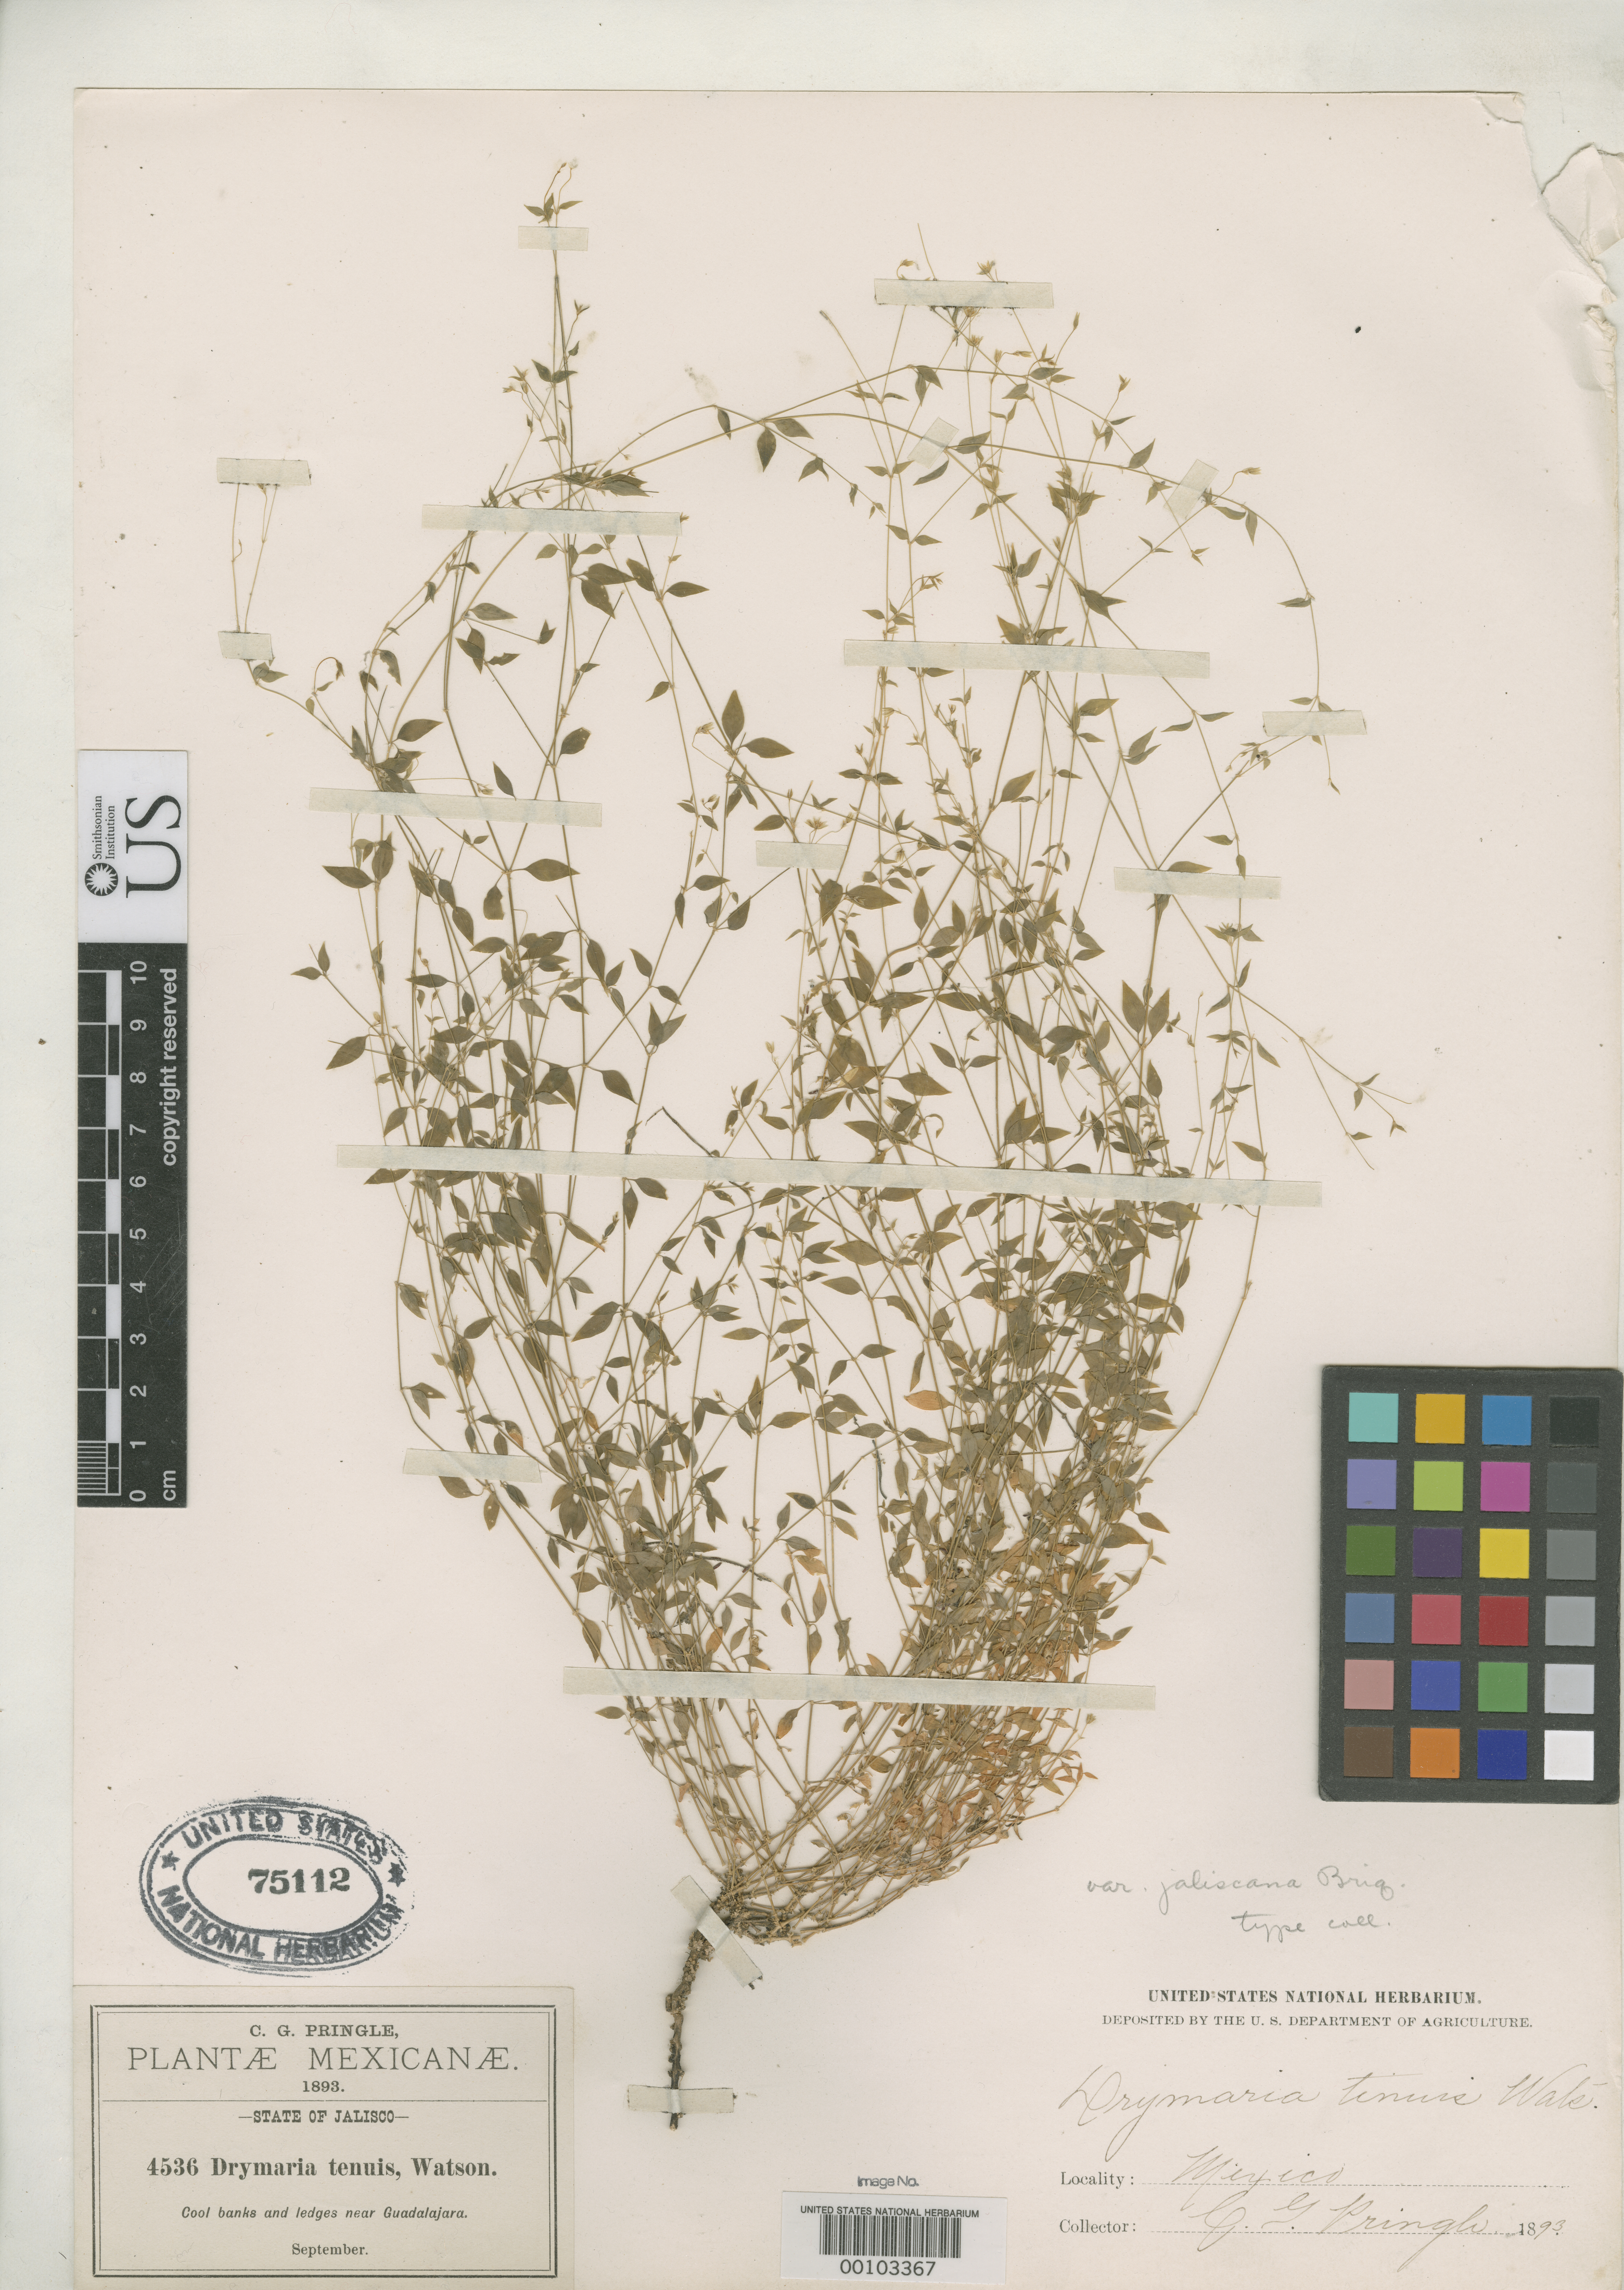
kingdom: Plantae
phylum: Tracheophyta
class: Magnoliopsida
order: Caryophyllales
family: Caryophyllaceae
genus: Drymaria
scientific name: Drymaria tenuis var. jaliscana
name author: Briq.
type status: Isotype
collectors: C. G. Pringle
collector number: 4536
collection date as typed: Sep 1893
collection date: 1893-09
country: Mexico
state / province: Jalisco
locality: Near Guadalajara.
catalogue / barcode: US 75112